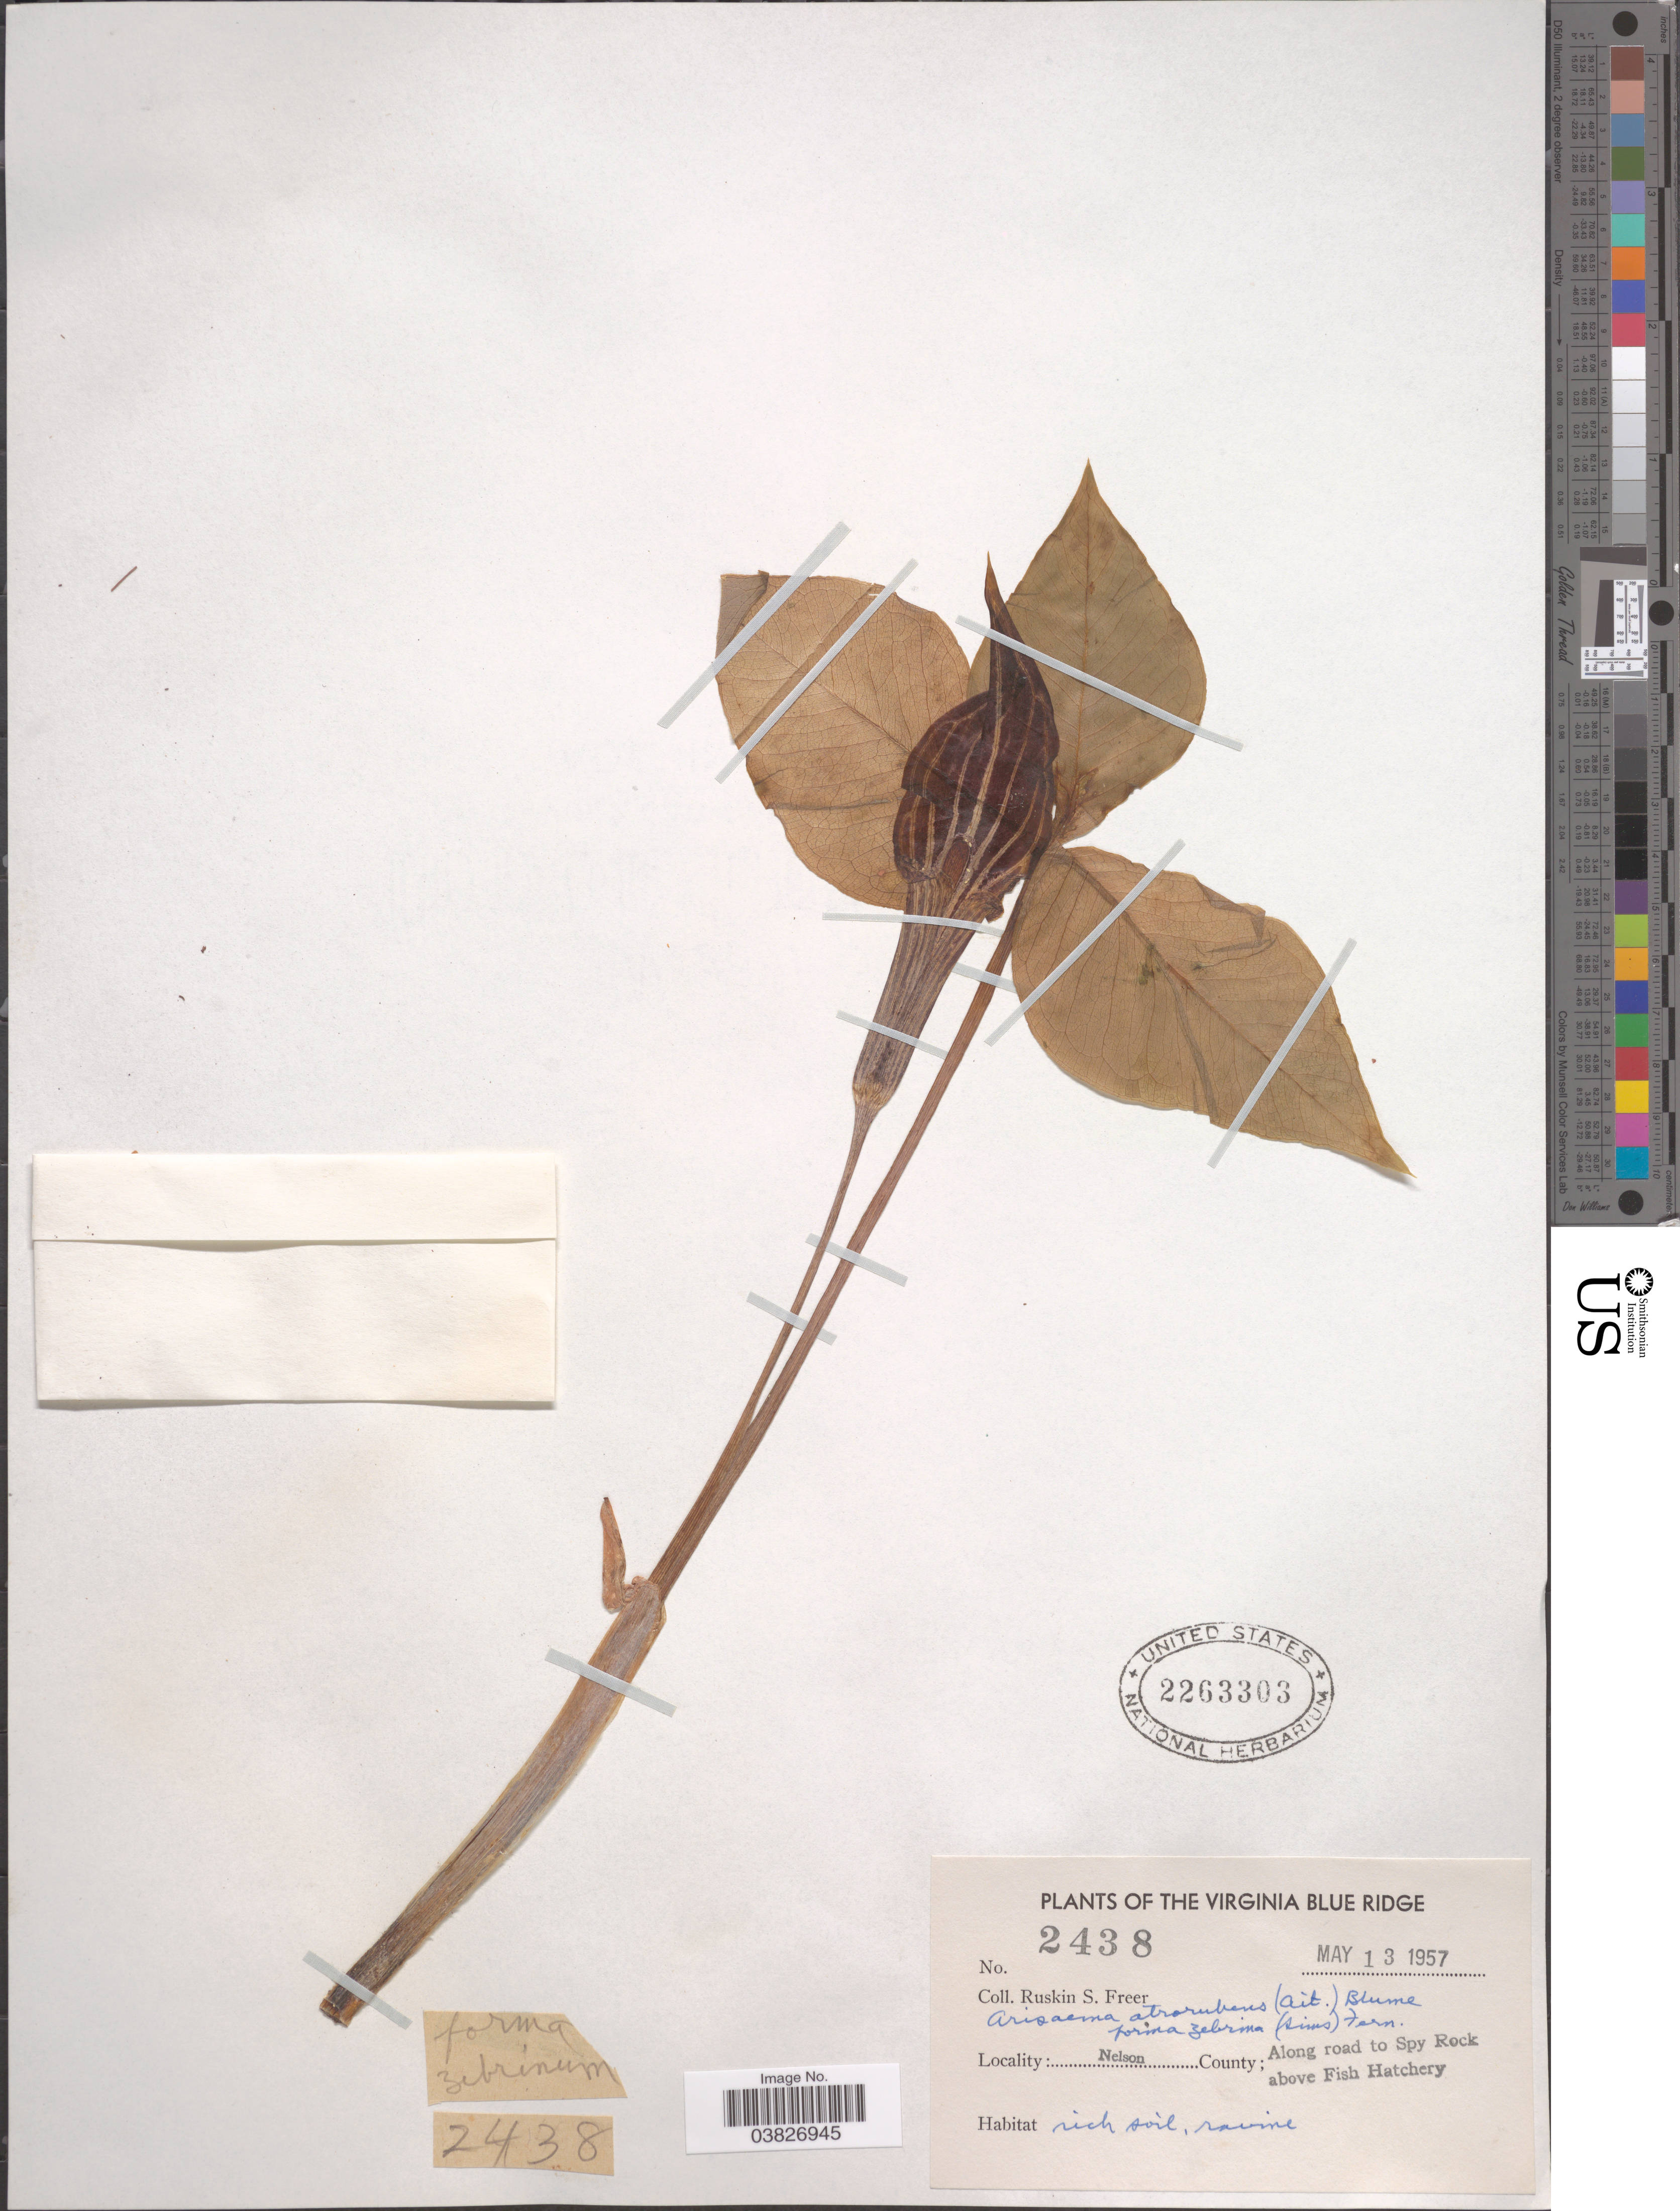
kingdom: Plantae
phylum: Tracheophyta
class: Liliopsida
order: Alismatales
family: Araceae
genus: Arisaema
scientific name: Arisaema atrorubens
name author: (Aiton) Blume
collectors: R. Freer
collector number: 2438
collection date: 1957-05-13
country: United States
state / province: Virginia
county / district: Nelson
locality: The Virginia Blue Ridge. Nelson County; Along road to Spy Rock above Fish Hatchery.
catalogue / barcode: US 2263303